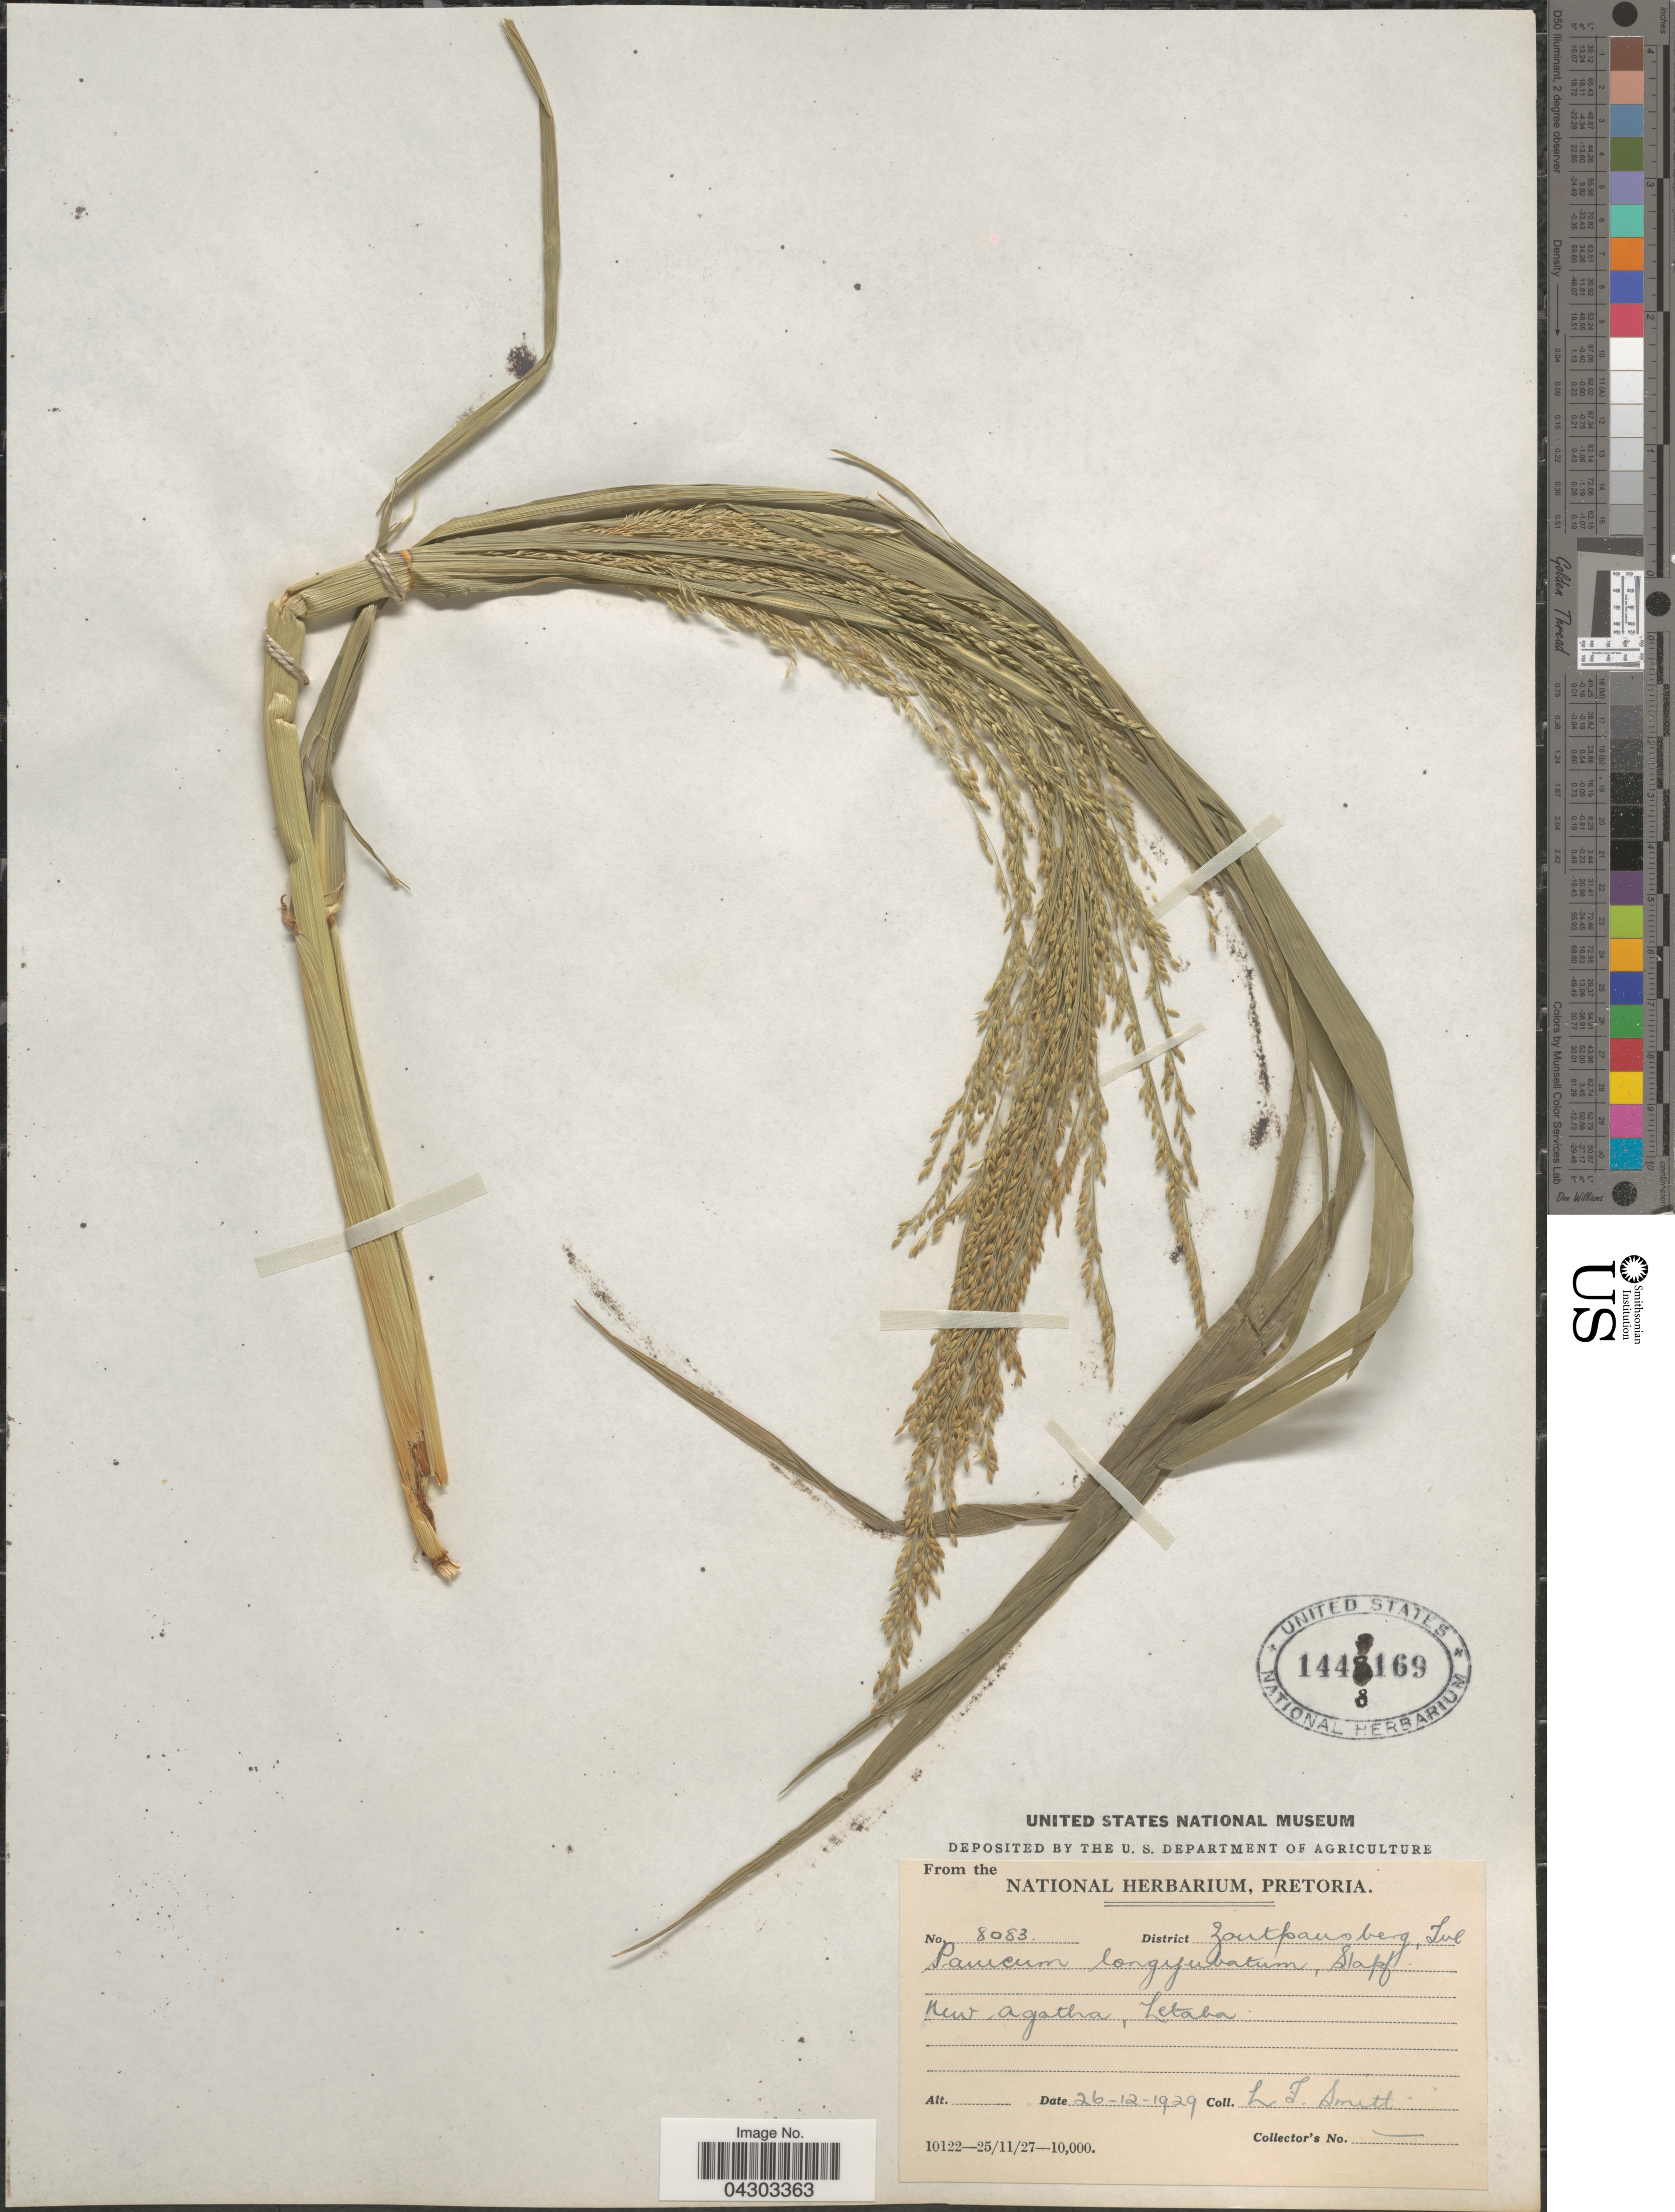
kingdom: Plantae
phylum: Tracheophyta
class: Liliopsida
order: Poales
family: Poaceae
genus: Panicum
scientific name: Panicum antidotale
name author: Retz.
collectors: L. Smith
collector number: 8083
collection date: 1929-12-26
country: South Africa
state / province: Limpopo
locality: District Zoutpansberg, Tvl. New Agatha, Letaba.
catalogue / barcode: US 1448169